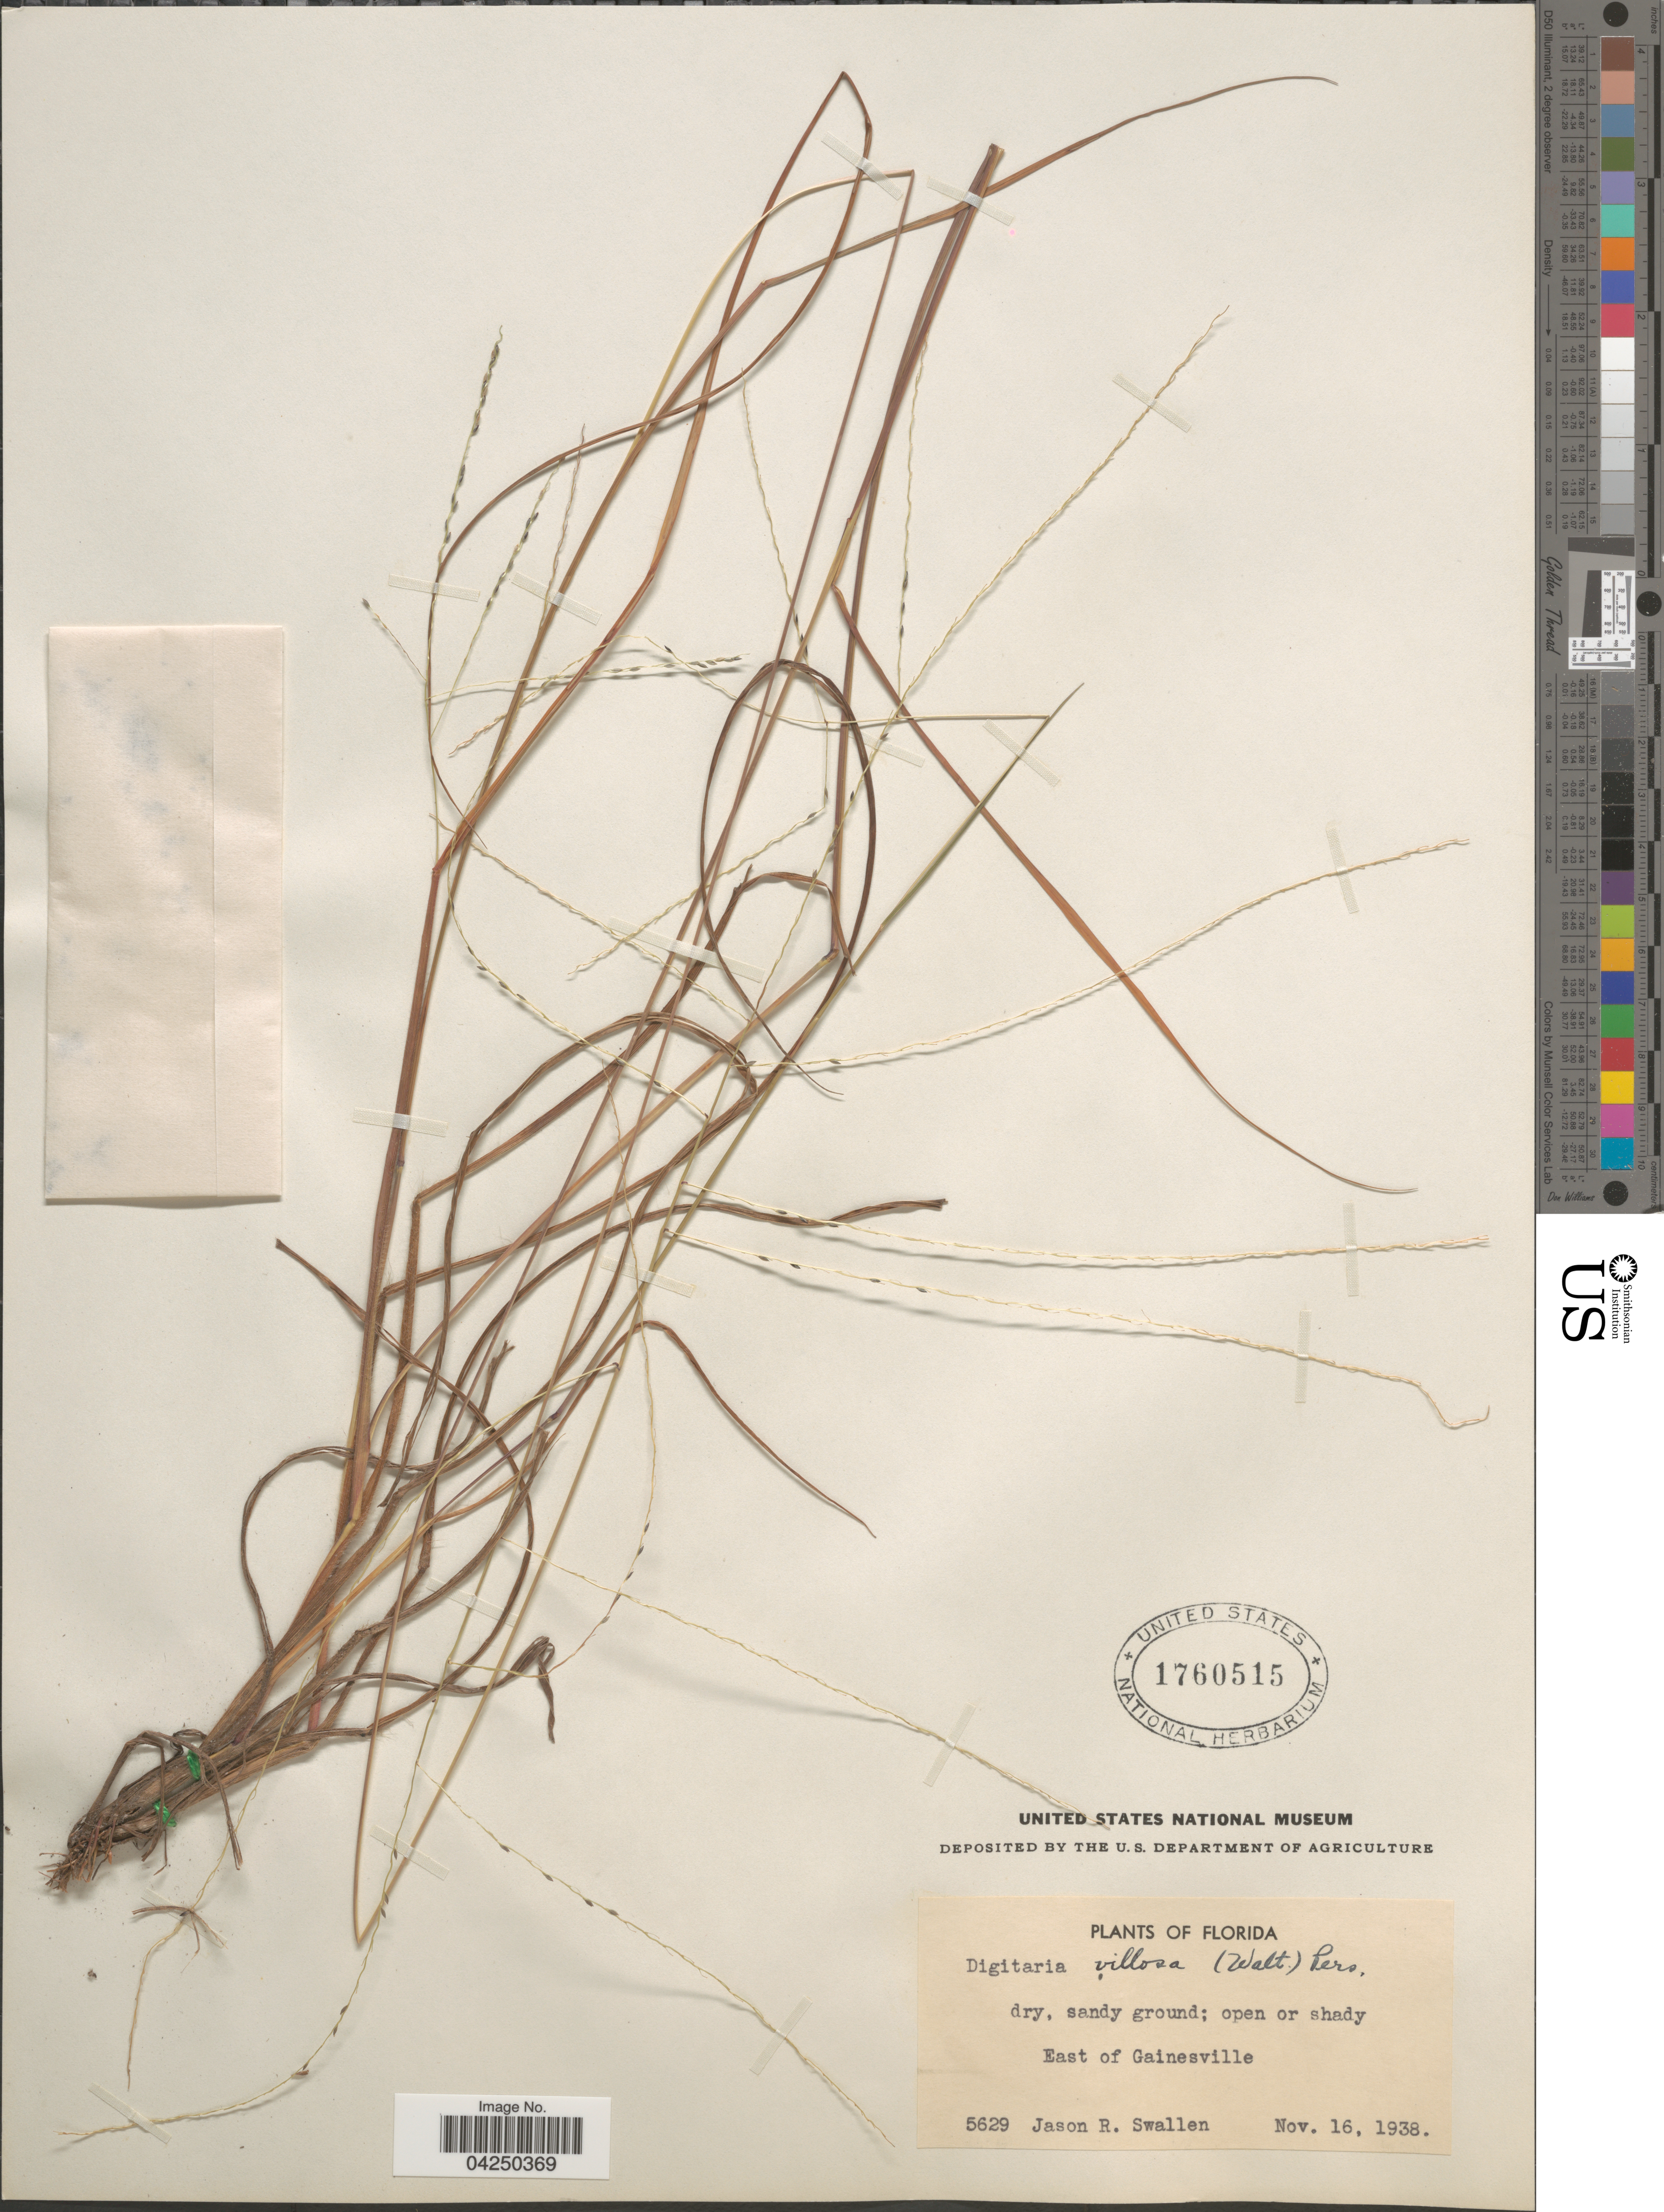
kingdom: Plantae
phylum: Tracheophyta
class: Liliopsida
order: Poales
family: Poaceae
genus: Digitaria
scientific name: Digitaria villosa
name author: (Walter) Pers.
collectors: J. R. Swallen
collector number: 5629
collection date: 1938-11-16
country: United States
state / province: Florida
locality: Dry, sandy ground; open or shady East of Gainesville.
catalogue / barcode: US 1760515